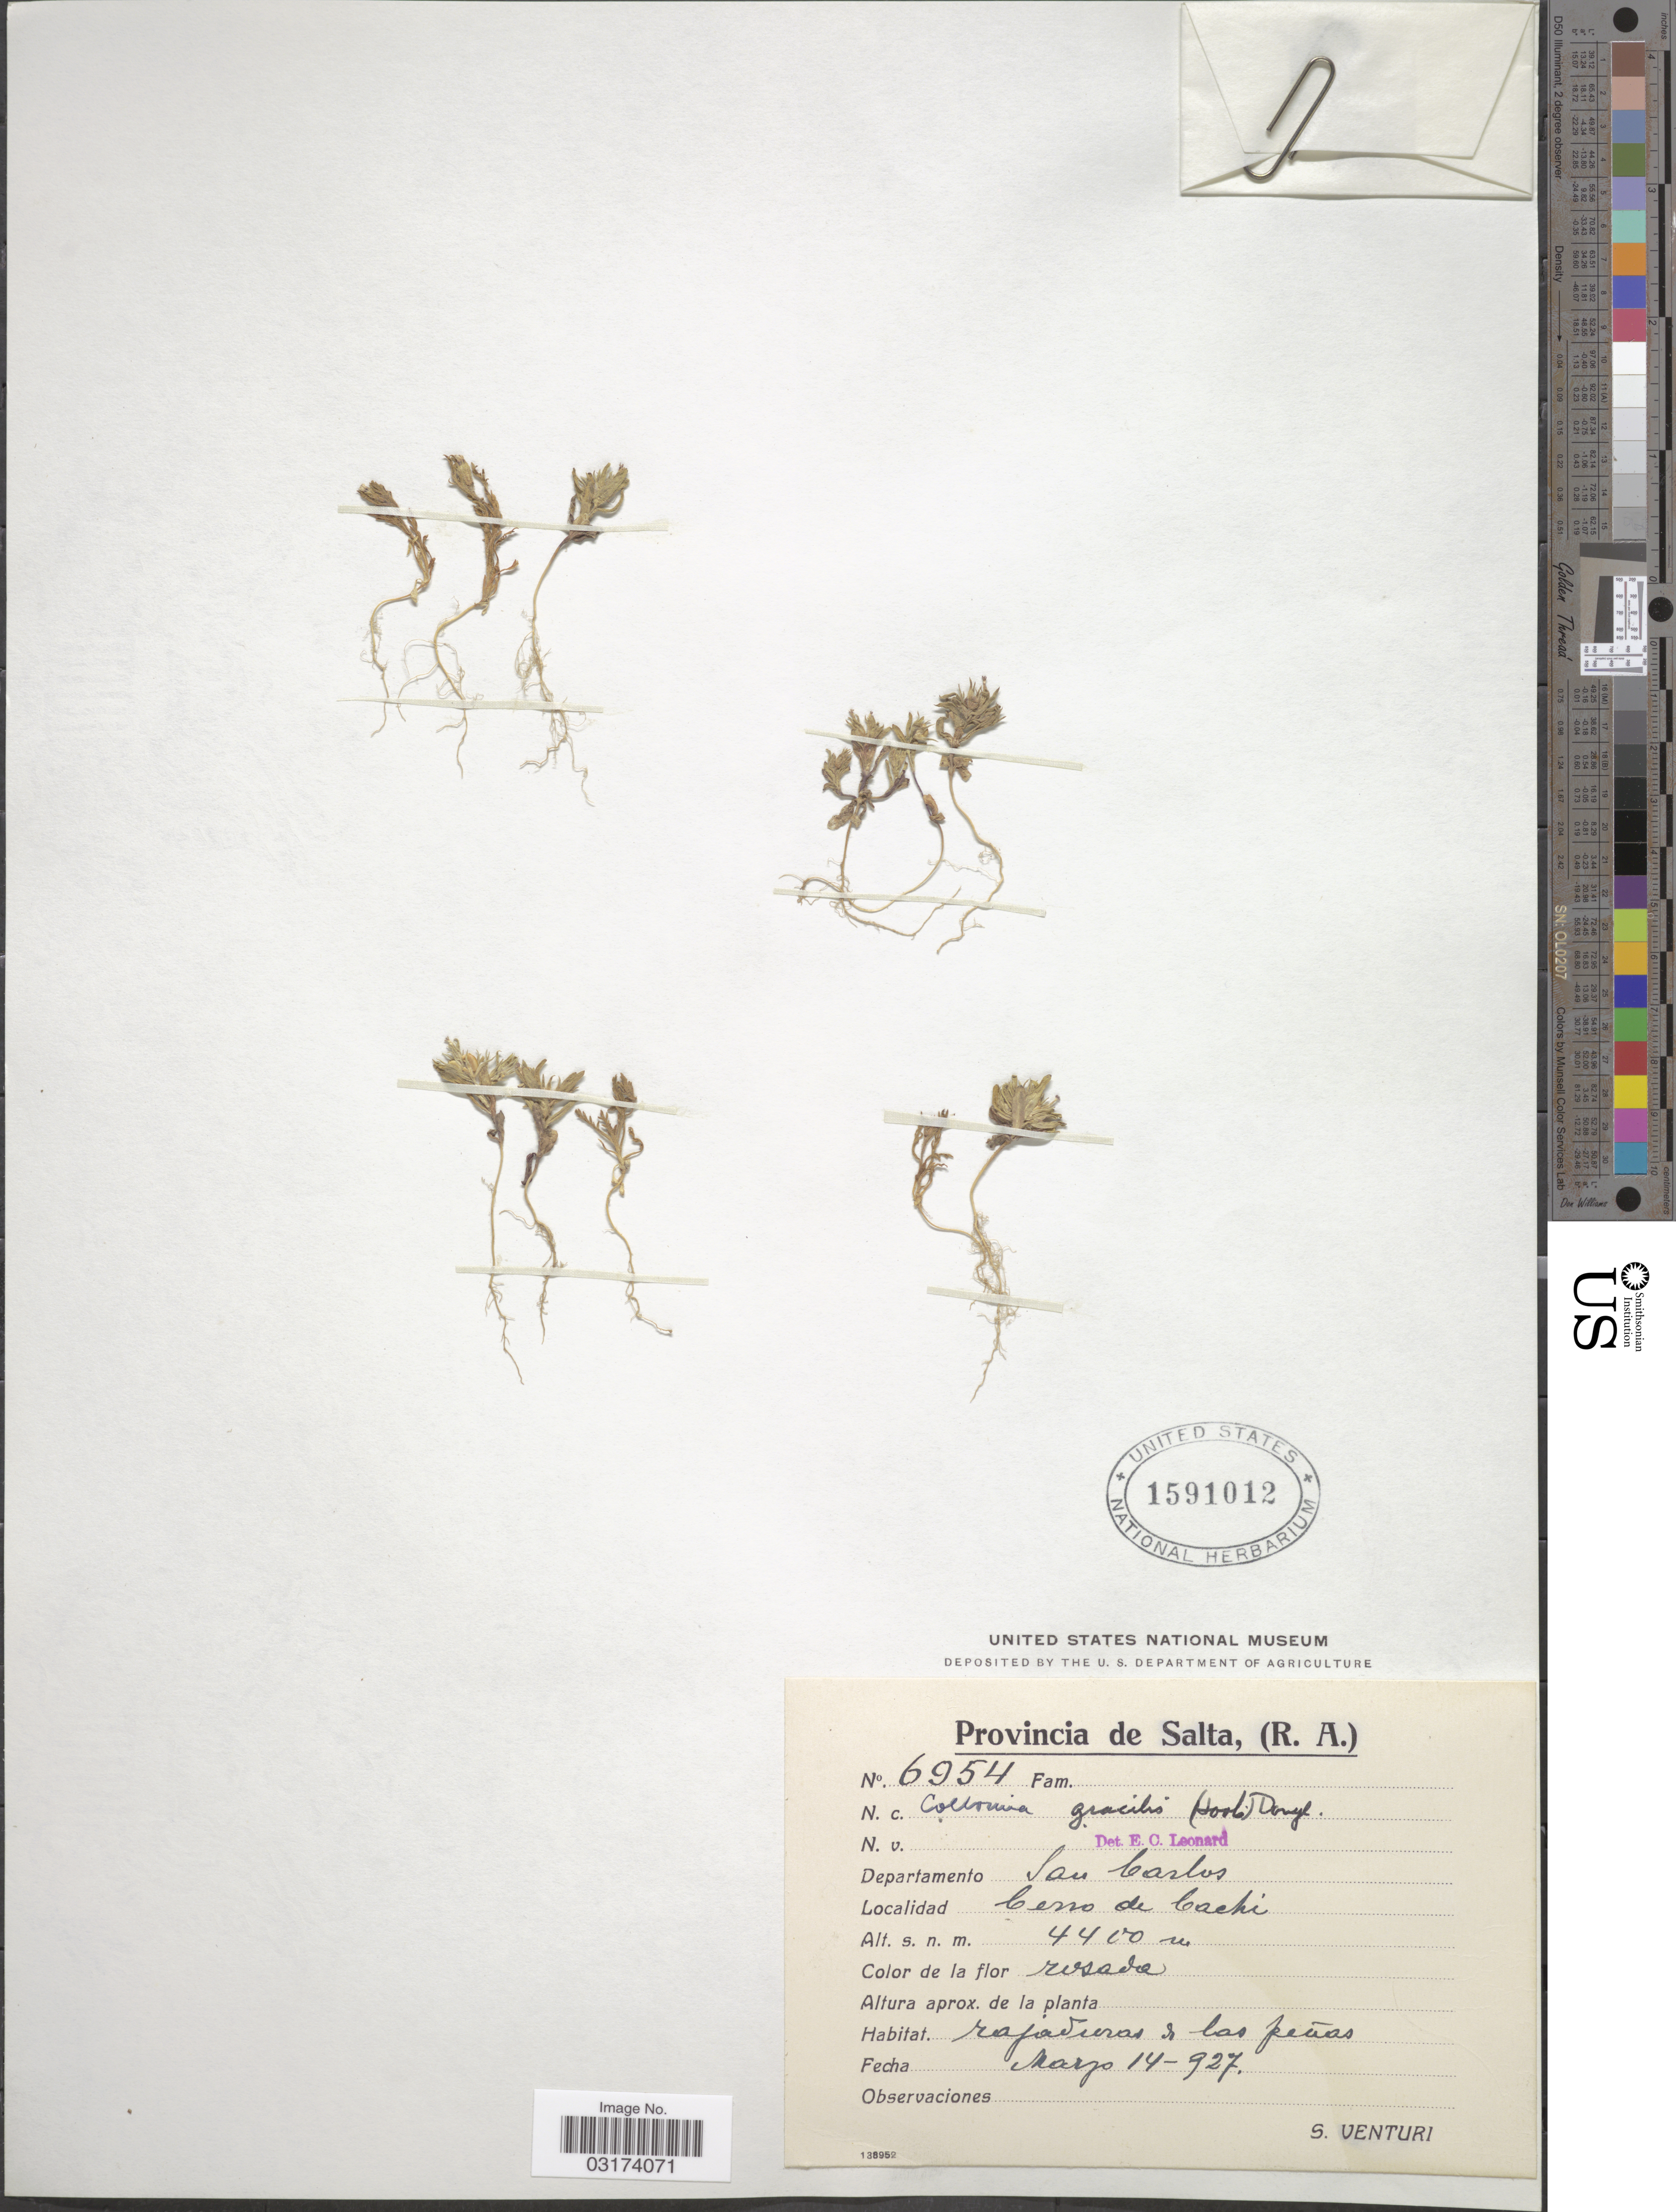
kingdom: Plantae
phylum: Tracheophyta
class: Magnoliopsida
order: Ericales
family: Polemoniaceae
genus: Microsteris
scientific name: Microsteris gracilis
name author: (Hook.) Greene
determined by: (US) Smithsonian Institution - National Museum of Natural History - Department of Botany (UNITED STATES)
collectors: S. Venturi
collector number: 6954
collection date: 1927-03-14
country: Argentina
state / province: Salta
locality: Departamento San Carlos, Cerro de Cachi.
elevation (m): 4400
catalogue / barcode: US 1591012